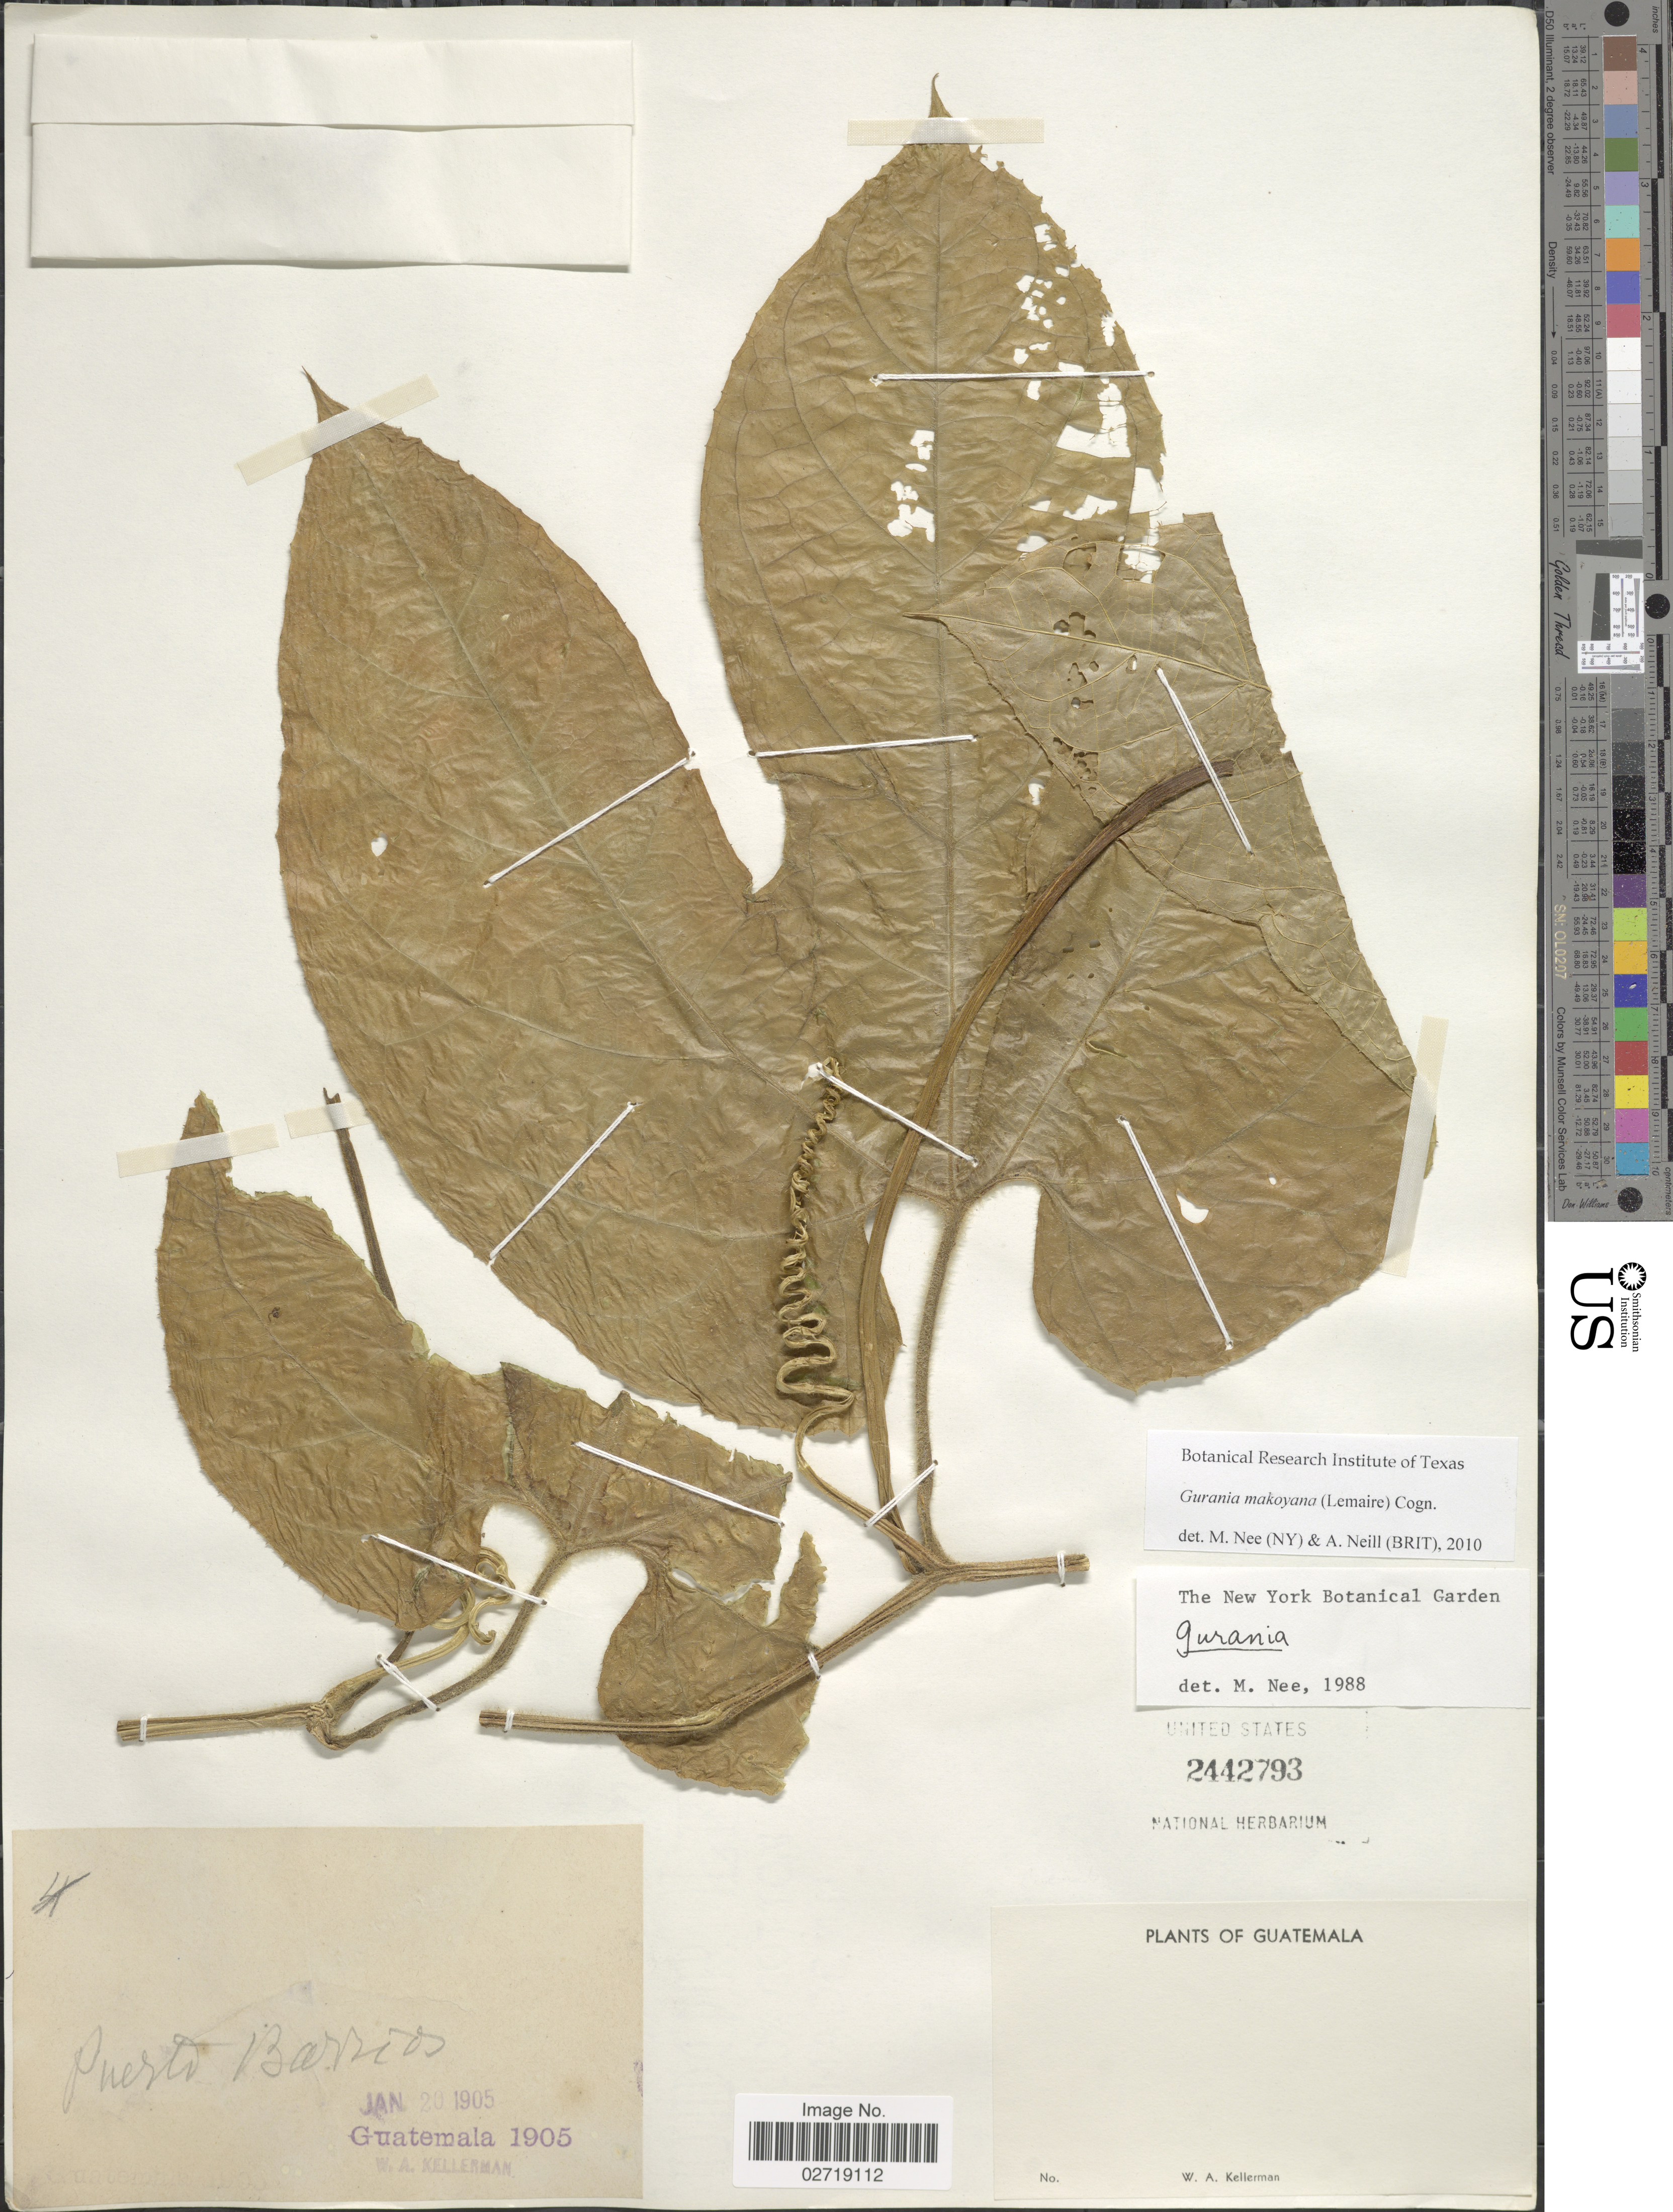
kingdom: Plantae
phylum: Tracheophyta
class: Magnoliopsida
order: Cucurbitales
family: Cucurbitaceae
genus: Gurania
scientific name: Gurania makoyana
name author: (Lem.) Cogn.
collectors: W. Kellerman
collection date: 1905-01-20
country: Guatemala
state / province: Izabal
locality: Puerto Barrios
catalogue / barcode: US 2442793